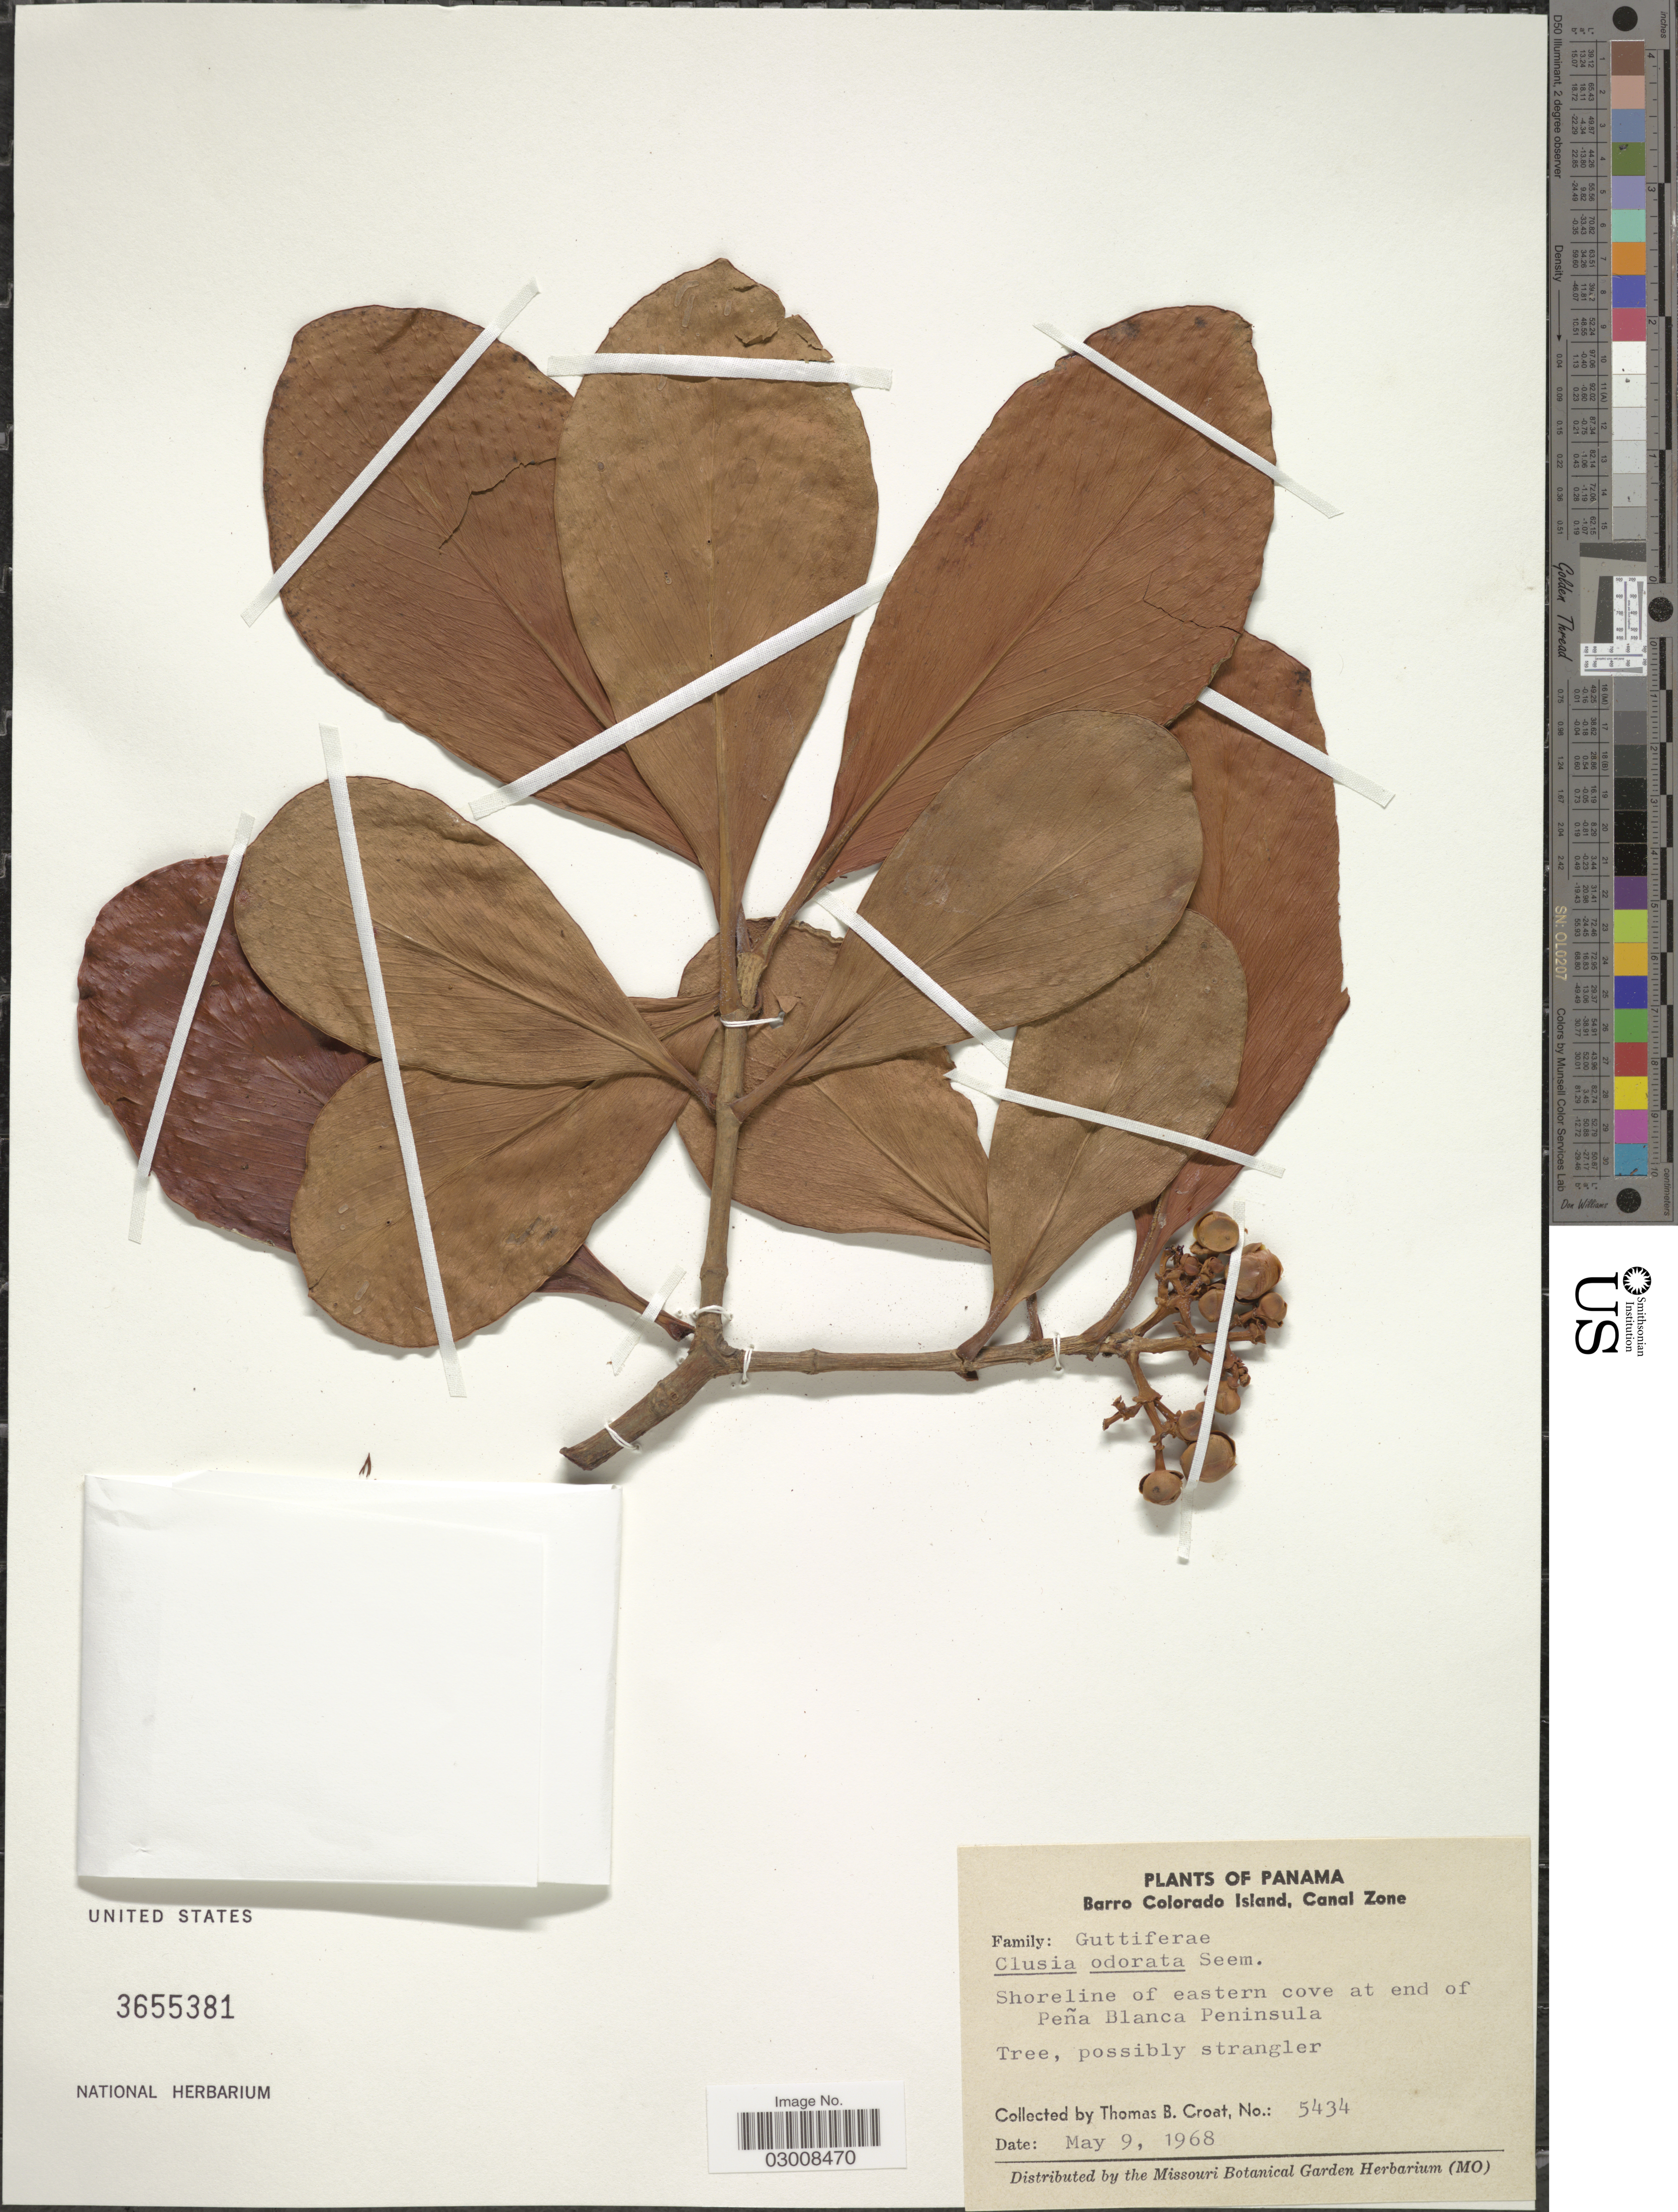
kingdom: Plantae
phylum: Tracheophyta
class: Magnoliopsida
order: Malpighiales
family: Clusiaceae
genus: Clusia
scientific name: Clusia odorata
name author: Seem.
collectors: T. B. Croat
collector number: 5434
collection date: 1968-05-09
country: Panama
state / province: Panamá Oeste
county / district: Canal Zone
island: Barro Colorado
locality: Barro Colorado Island, Canal Zone, Shoreline of eastern cove at end of Peña Blanca Peninsula.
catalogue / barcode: US 3655381